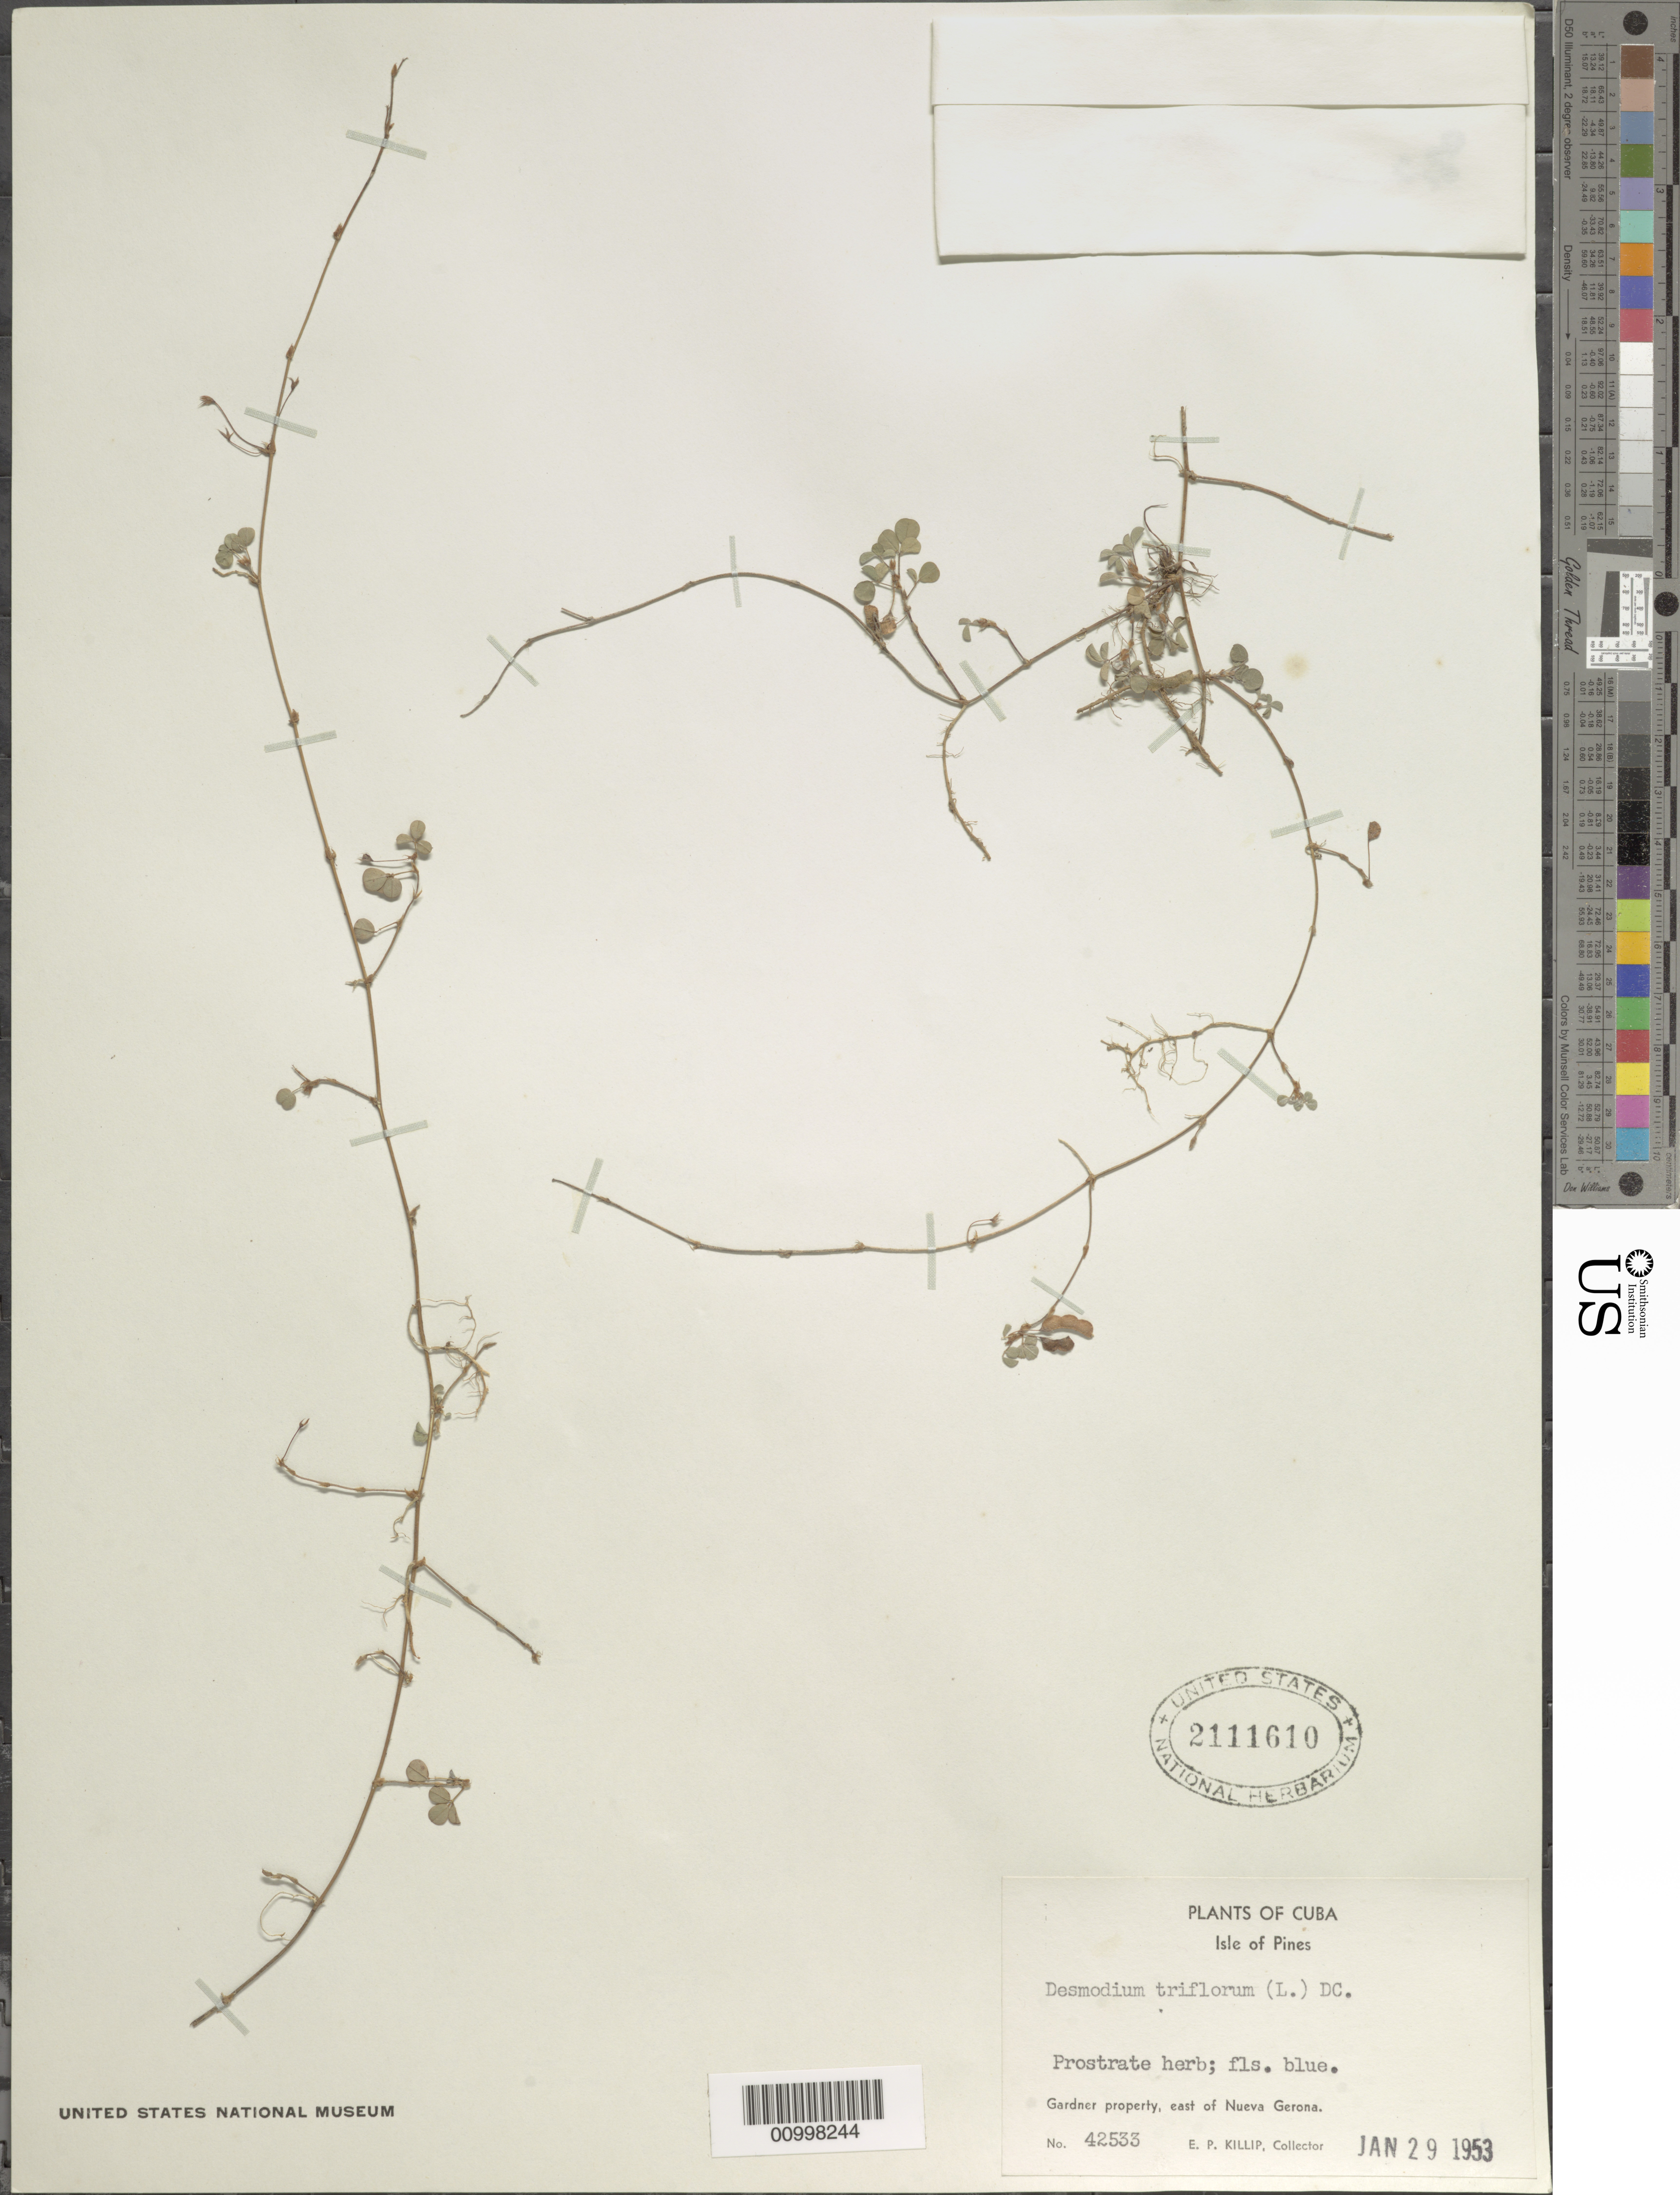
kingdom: Plantae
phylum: Tracheophyta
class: Magnoliopsida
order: Fabales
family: Fabaceae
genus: Grona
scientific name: Grona triflora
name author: (L.) H. Ohashi & K. Ohashi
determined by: Strong, Mark T., (BOT), Smithsonian Institution - National Museum of Natural History (UNITED STATES)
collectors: E. P. Killip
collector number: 42533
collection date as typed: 29 Jan 1953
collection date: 1953-01-29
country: Cuba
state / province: Isla de La Juventud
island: Isla de la Juventud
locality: Gardner property, east of Nueva Gerona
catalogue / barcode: US 2111610